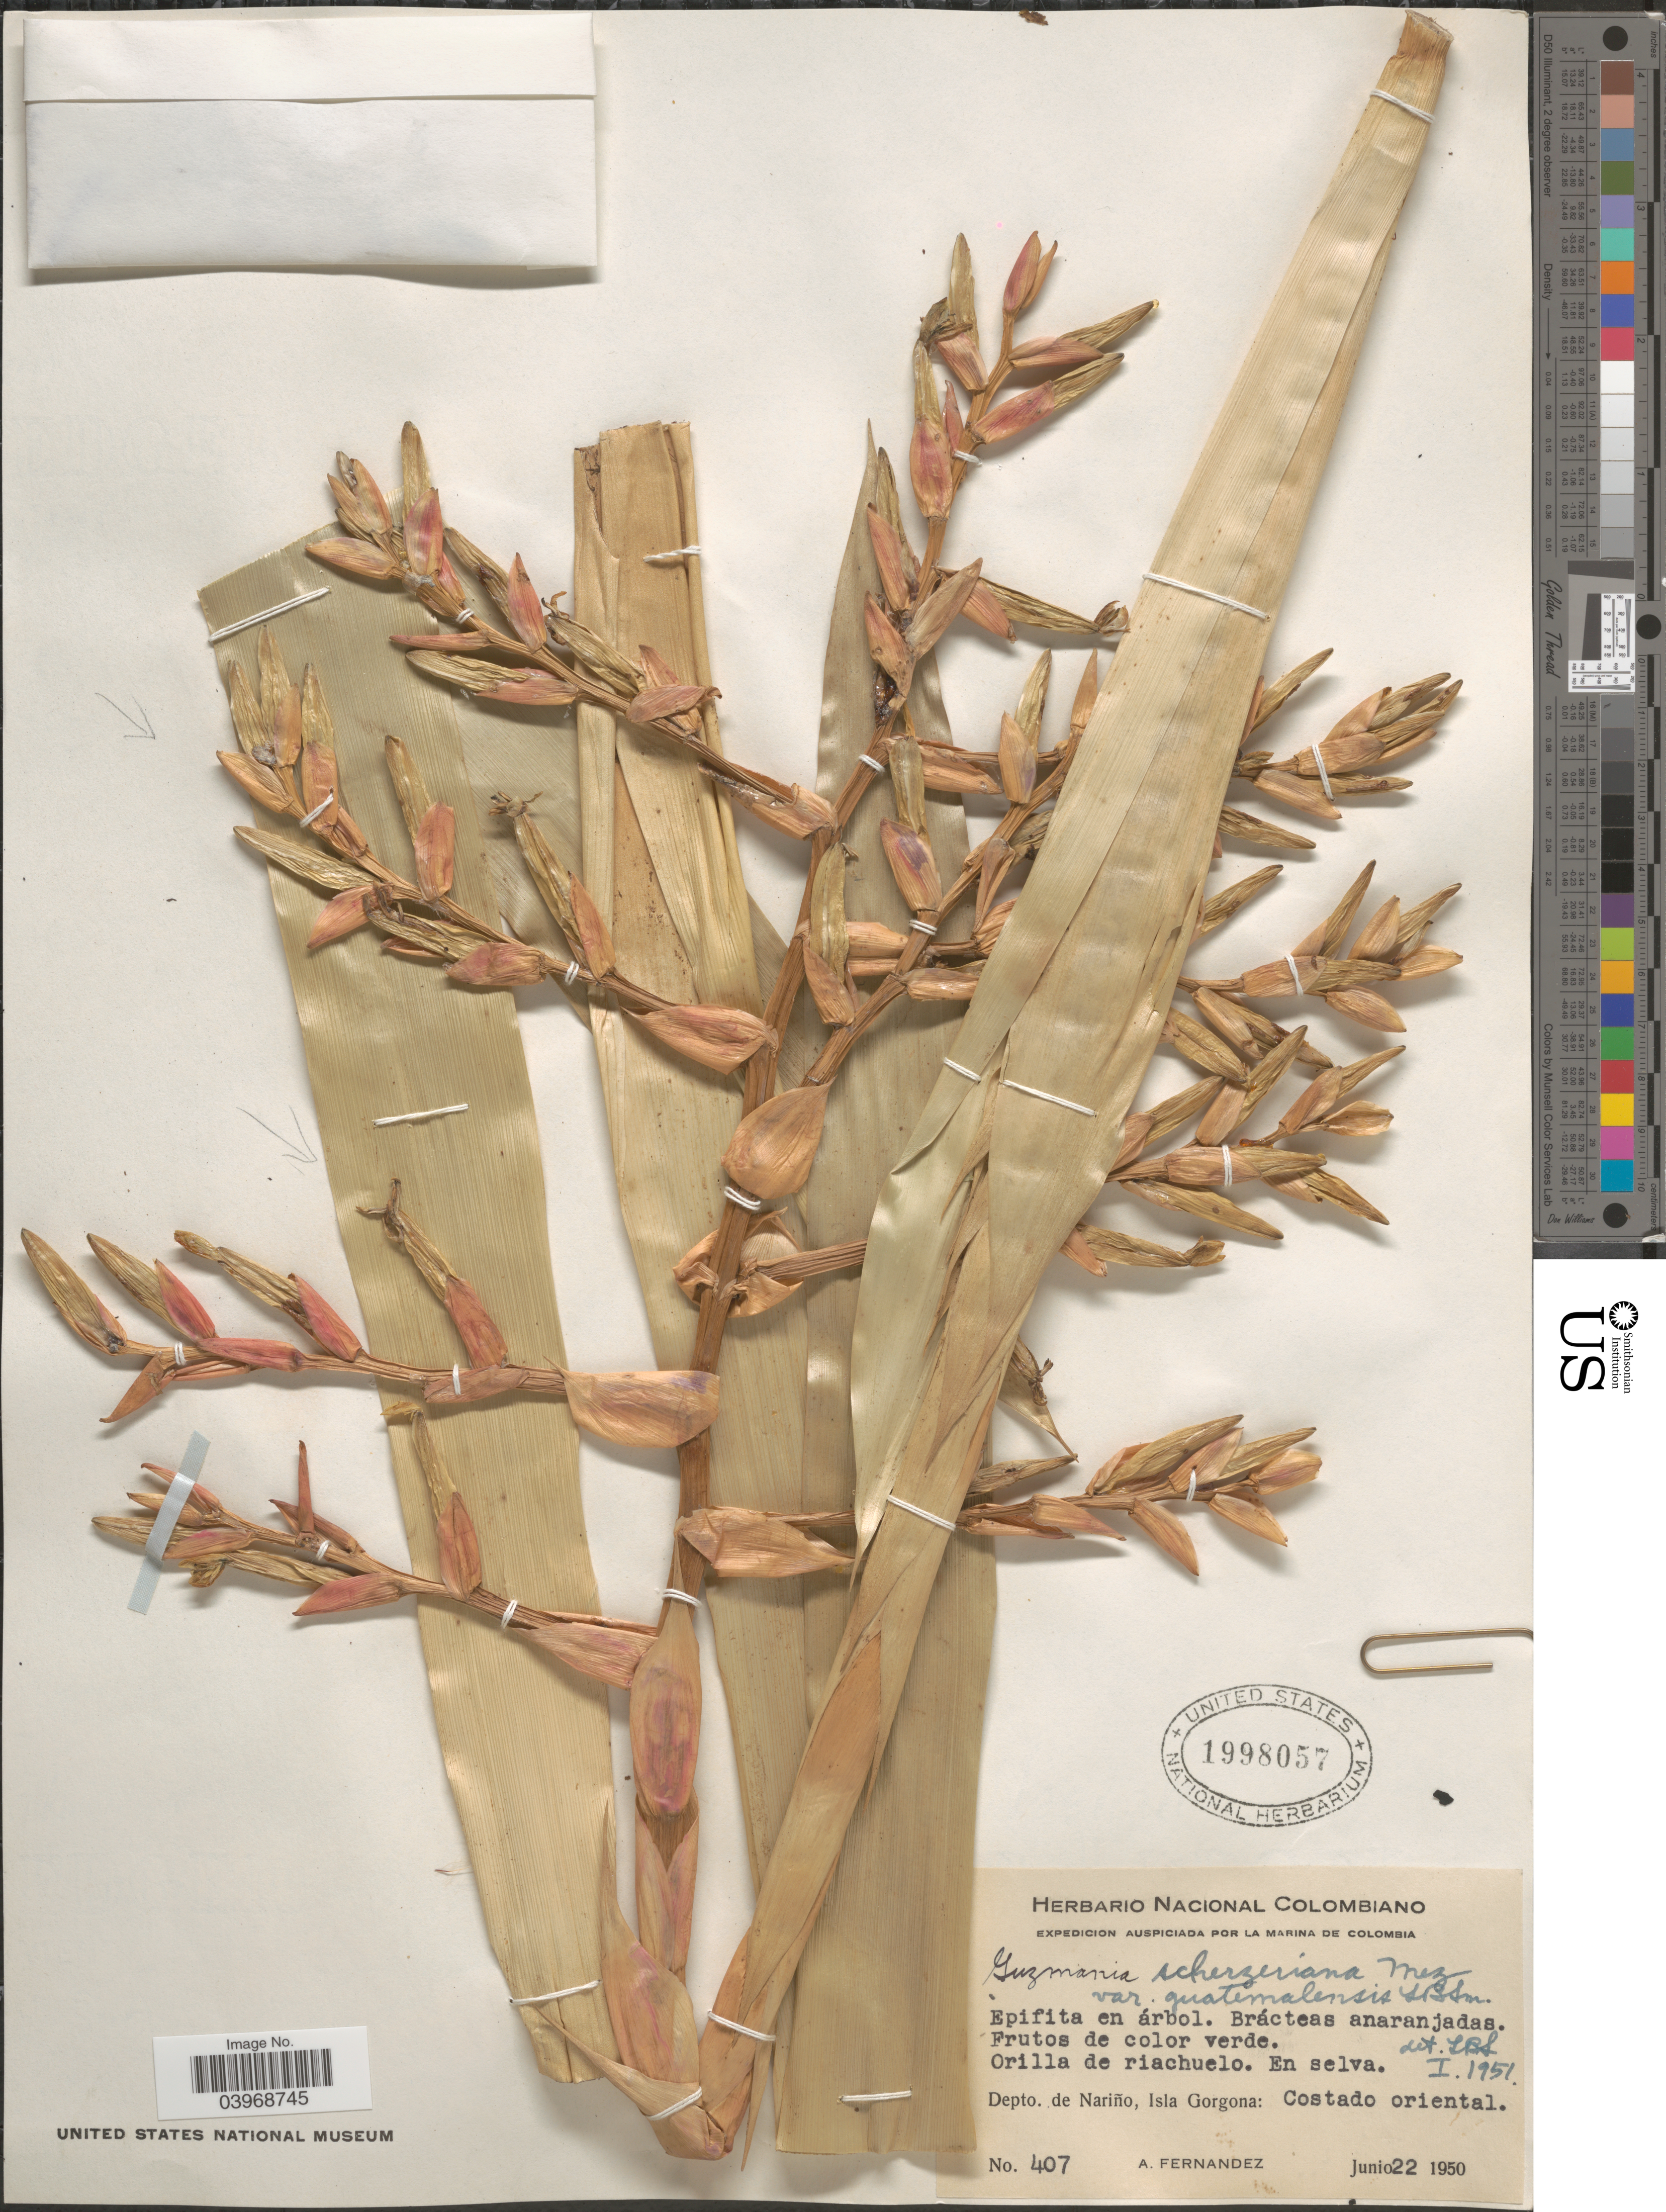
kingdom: Plantae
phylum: Tracheophyta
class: Liliopsida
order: Poales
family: Bromeliaceae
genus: Guzmania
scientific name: Guzmania scherzeriana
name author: Mez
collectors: A. Fernandez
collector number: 407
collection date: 1950-06-22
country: Colombia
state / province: Nariño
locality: Orilla de riachuelo. En selva. Depto. de Nariño, Isla Gorgona: Costado oriental.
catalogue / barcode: US 1998057